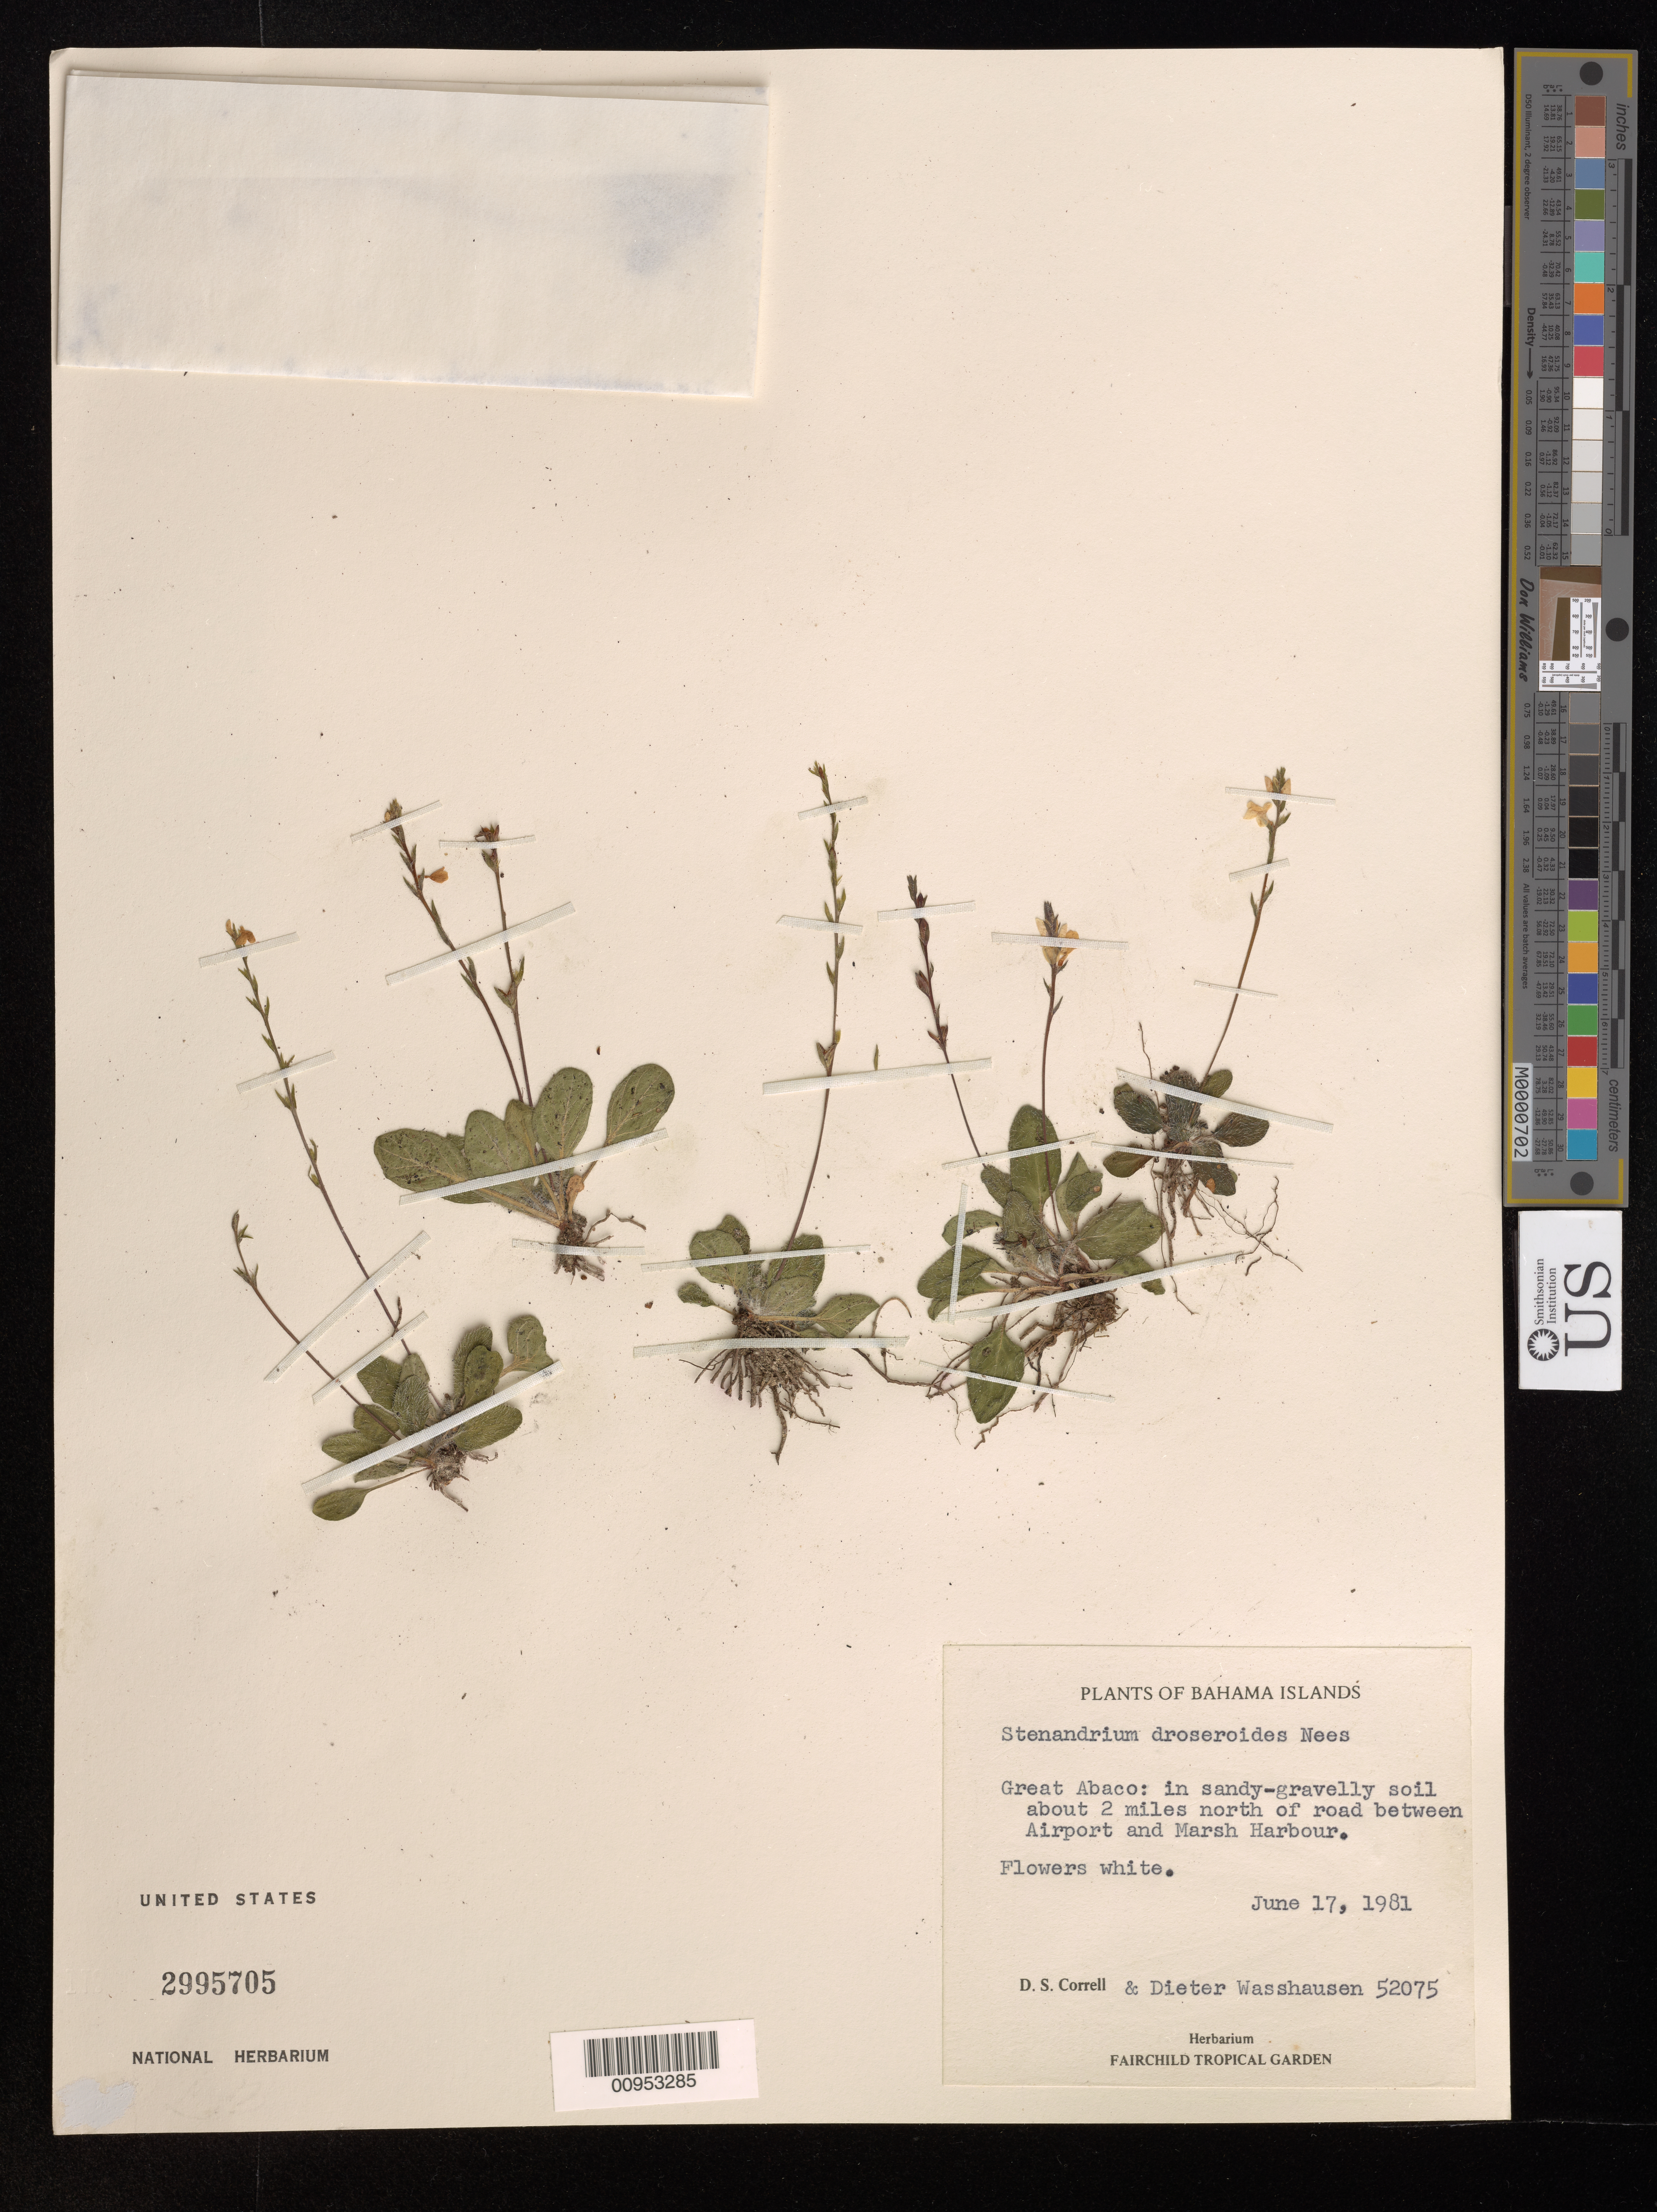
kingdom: Plantae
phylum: Tracheophyta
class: Magnoliopsida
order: Lamiales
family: Acanthaceae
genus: Stenandrium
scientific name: Stenandrium droseroides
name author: Nees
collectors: D. S. Correll & D. C. Wasshausen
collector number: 52075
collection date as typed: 17 Jun 1981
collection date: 1981-06-17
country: Bahamas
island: Great Abaco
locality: About 2 miles north of road between airport and Marsh Harbour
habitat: In sandy-gravelly soil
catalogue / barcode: US 2995705